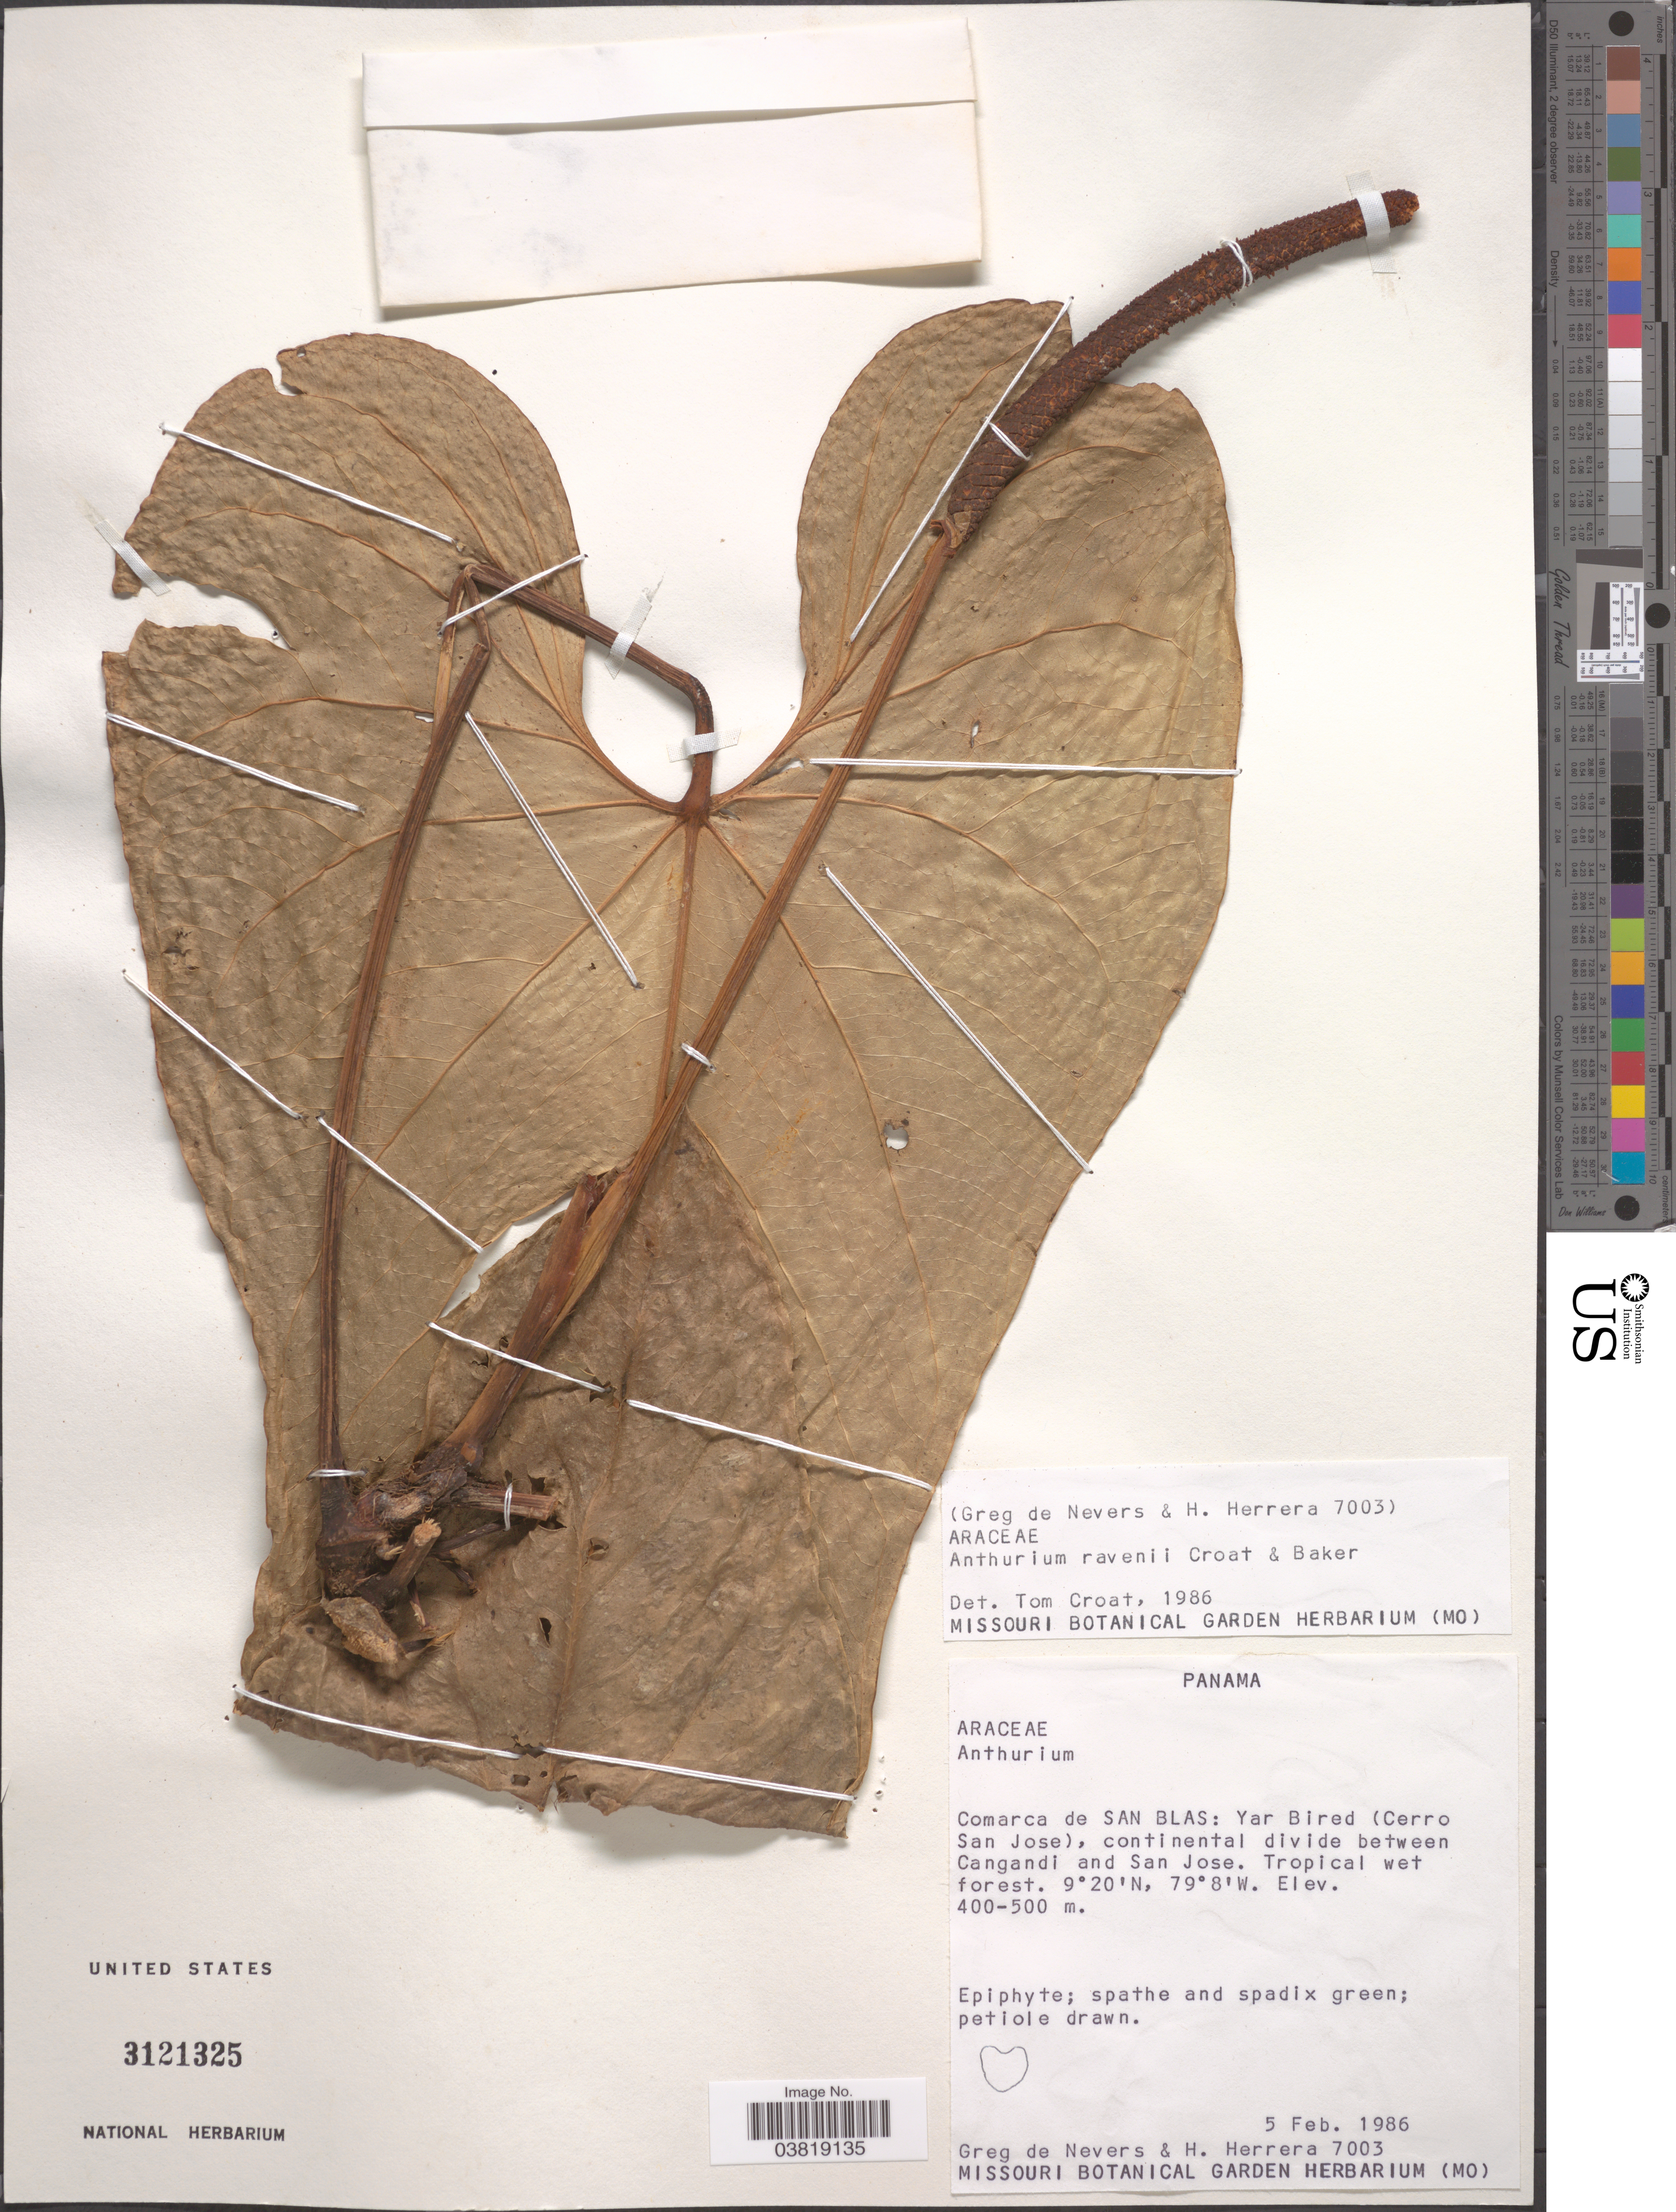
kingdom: Plantae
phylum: Tracheophyta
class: Liliopsida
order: Alismatales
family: Araceae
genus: Anthurium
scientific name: Anthurium ravenii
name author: Croat & R.A. Baker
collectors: G. Nevers & H. Herrera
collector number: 7003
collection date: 1986-02-05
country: Panama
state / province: Kuna Yala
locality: Comarca de San Blas: Yar Bired (Cerro San Jose), continental divide between Cangandi and San Jose.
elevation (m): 400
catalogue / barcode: US 3121325